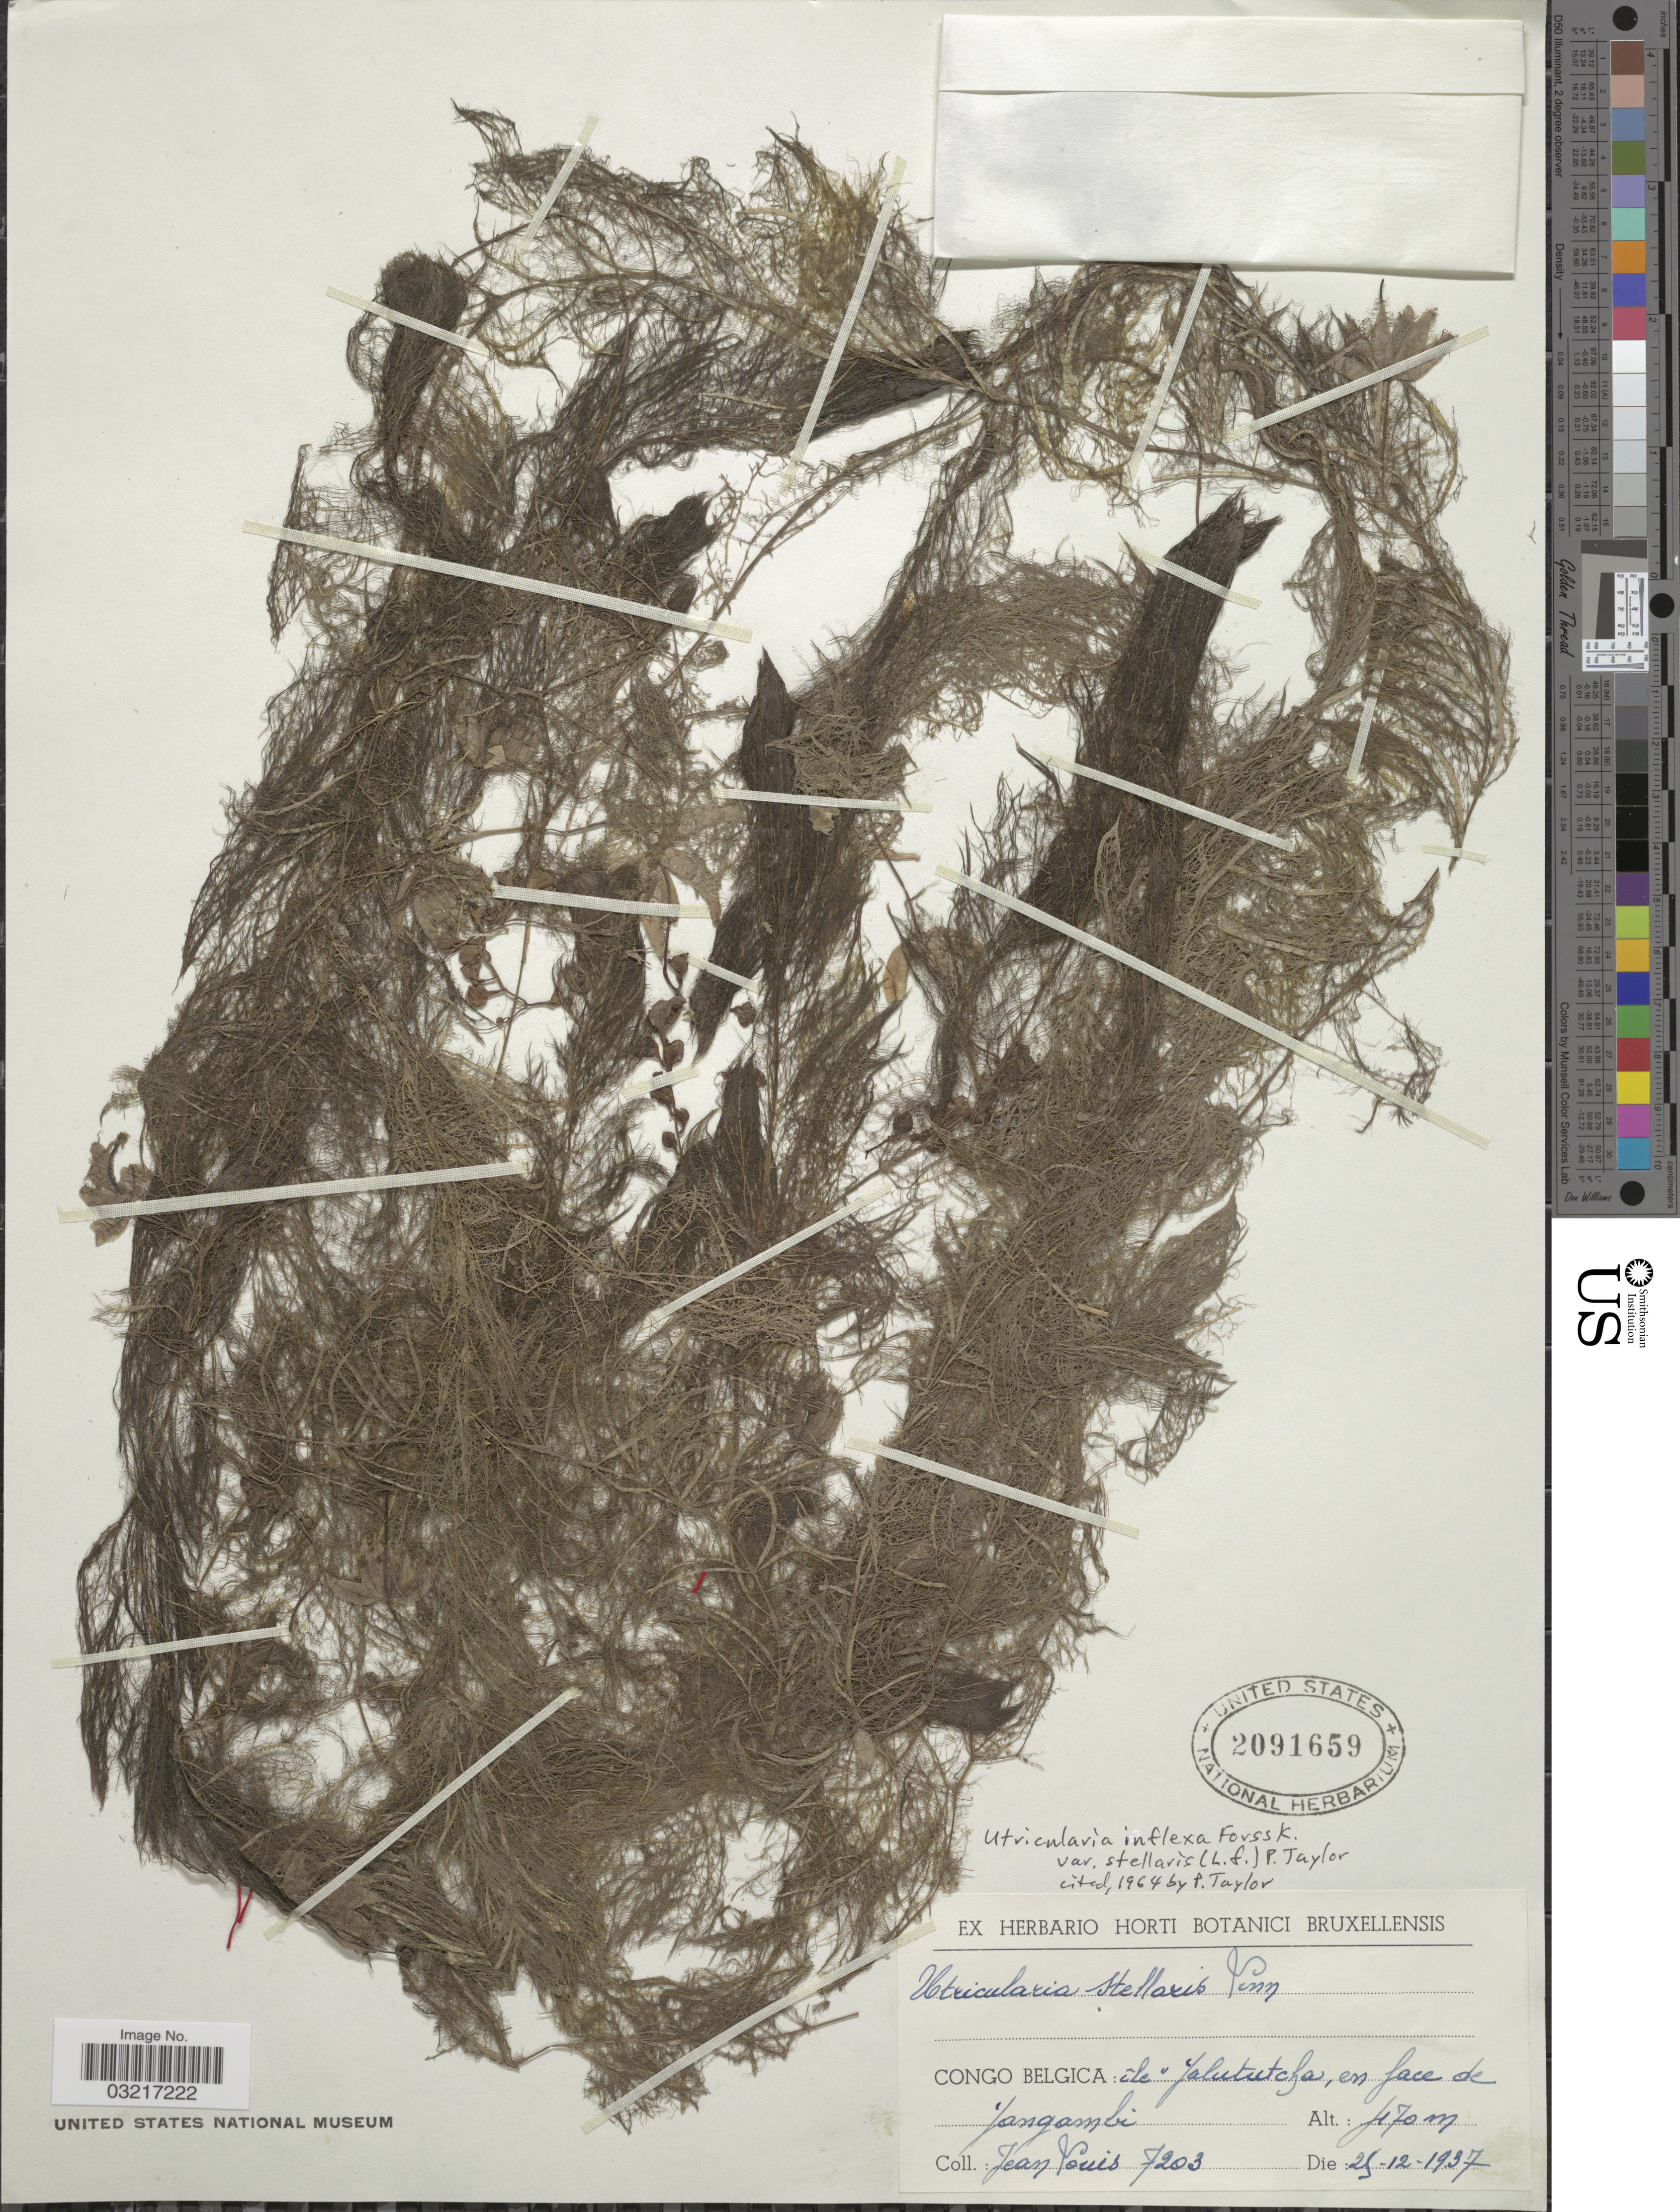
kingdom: Plantae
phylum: Tracheophyta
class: Magnoliopsida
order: Lamiales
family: Lentibulariaceae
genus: Utricularia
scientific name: Utricularia inflexa var. stellaris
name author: (L. f.) P. Taylor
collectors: J. Louis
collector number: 7203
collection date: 1937-12-25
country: Congo, Democratic Republic of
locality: Congo Belgica: île Jalututcha, en face de Yangambi.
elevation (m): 470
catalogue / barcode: US 2091659